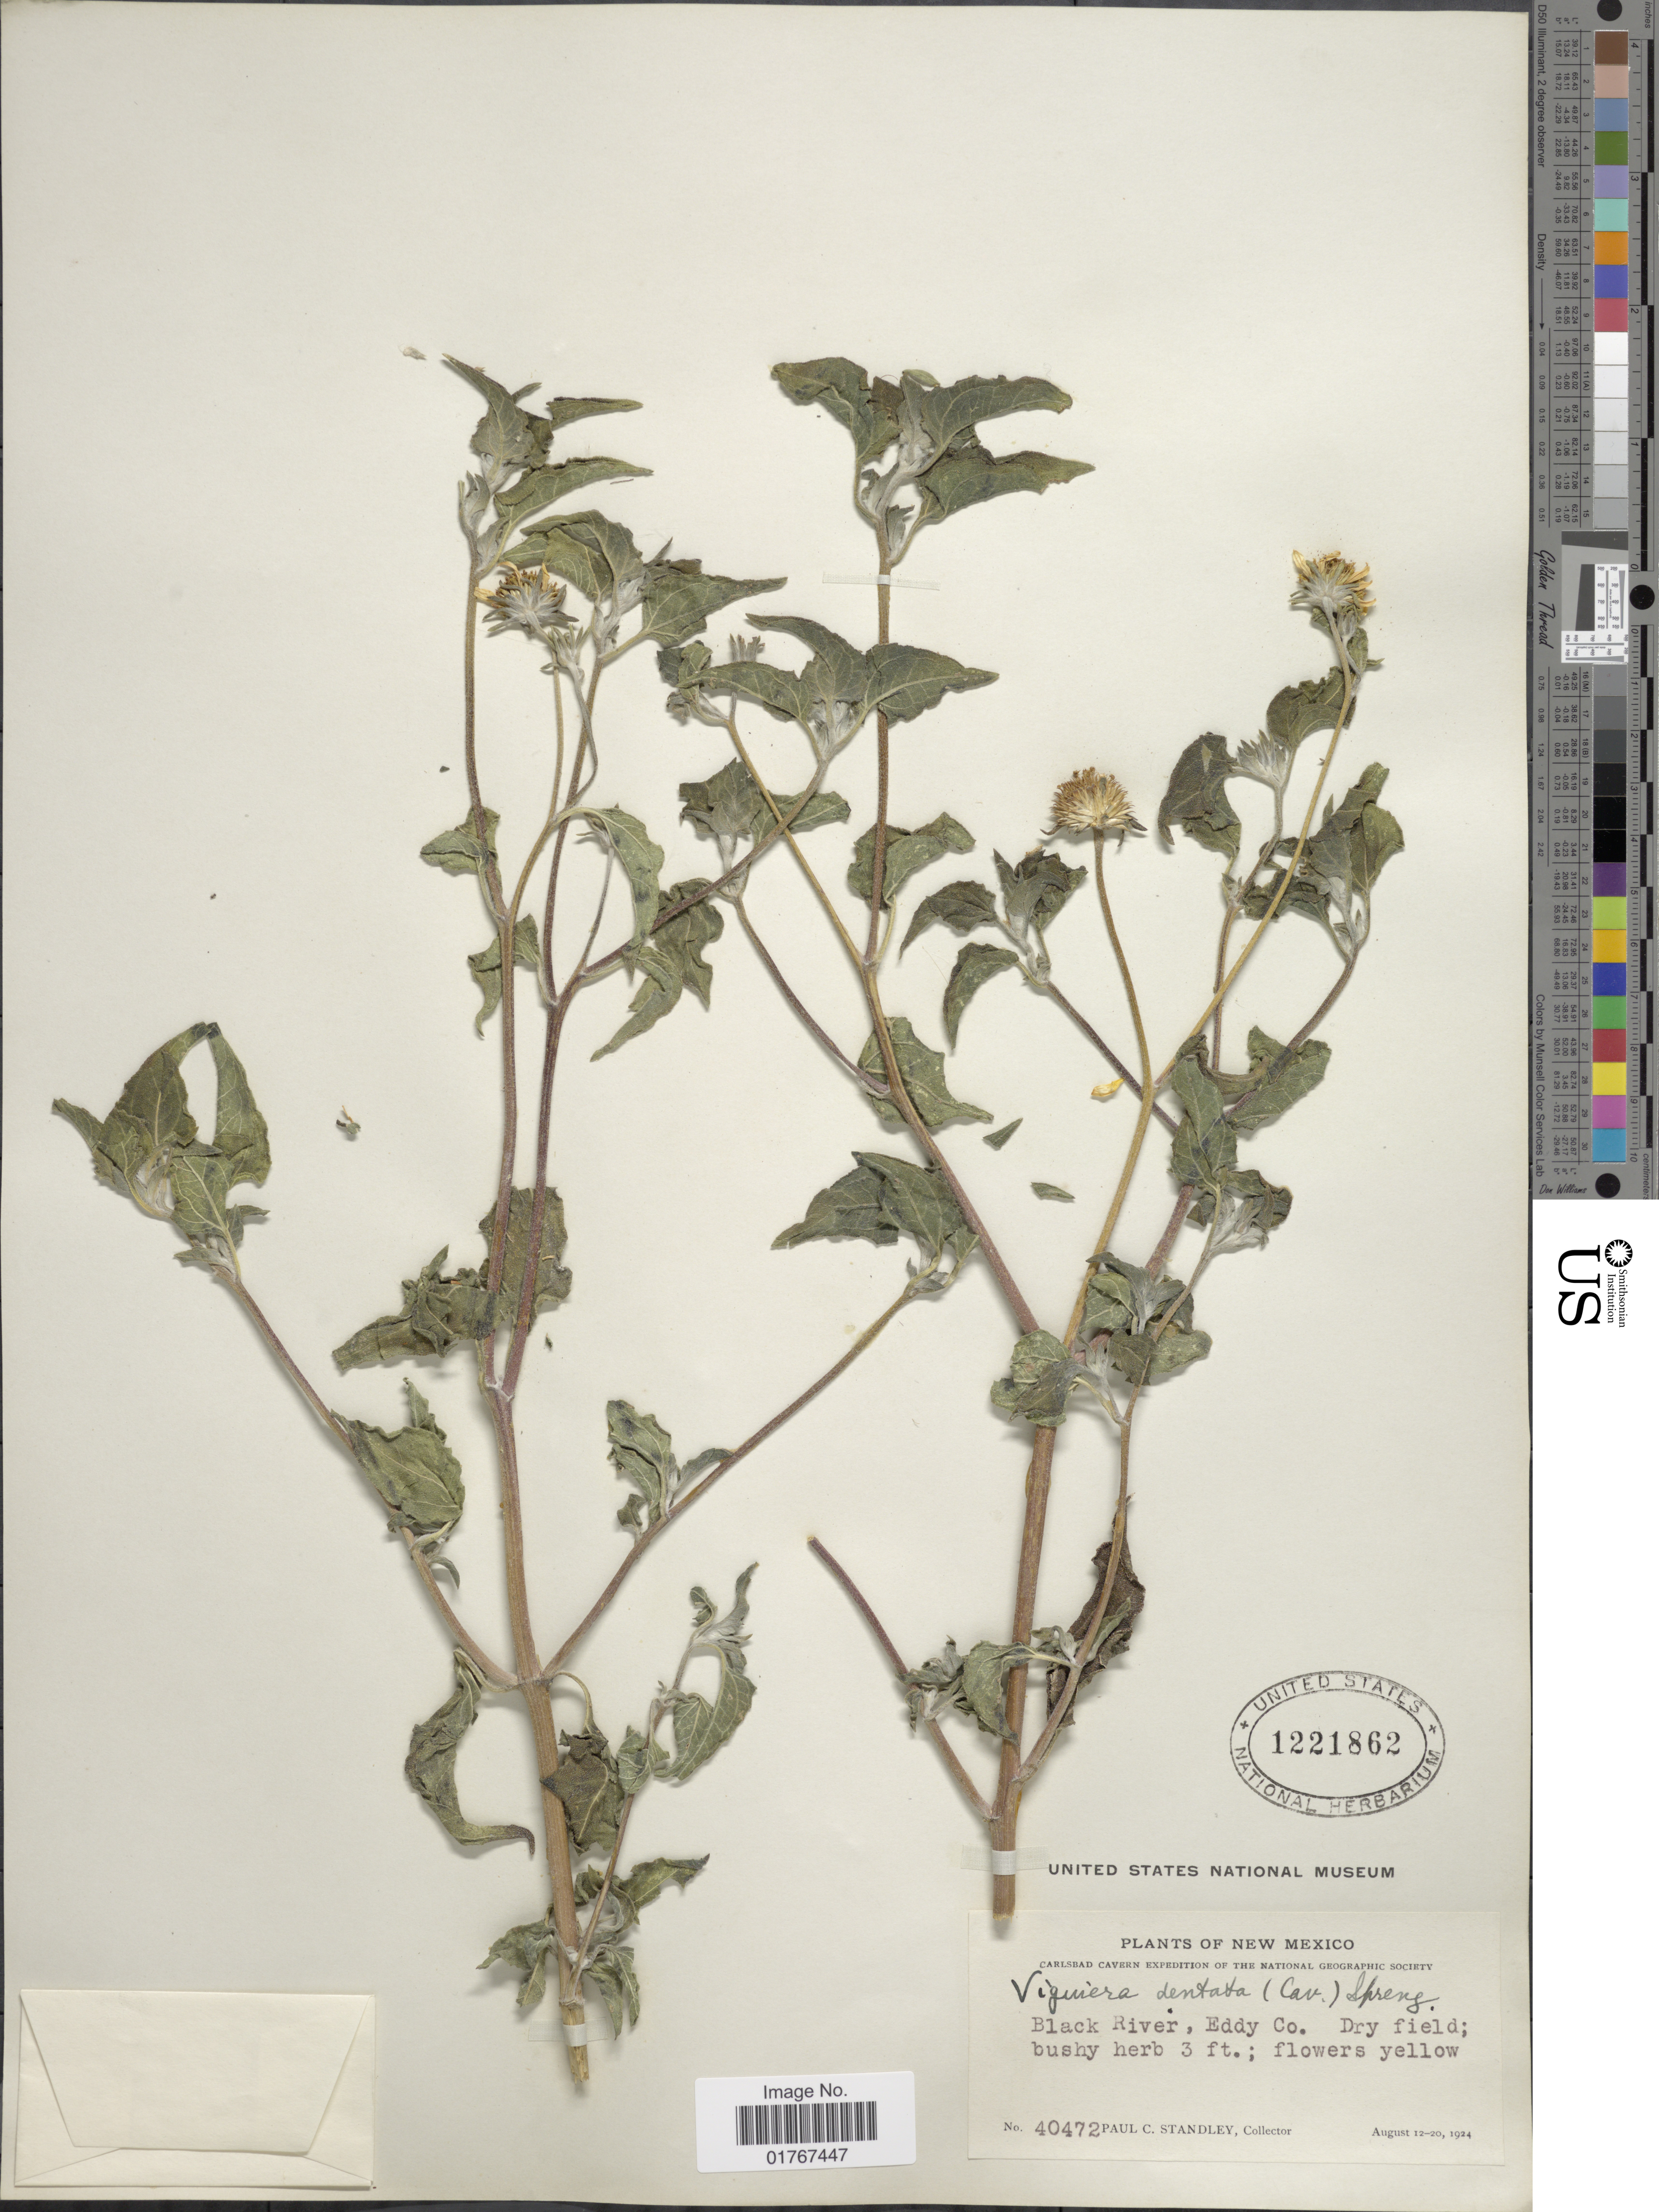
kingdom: Plantae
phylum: Tracheophyta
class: Magnoliopsida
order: Asterales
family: Asteraceae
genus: Viguiera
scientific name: Viguiera dentata var. brevipes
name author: (DC.) S.F. Blake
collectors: P. C. Standley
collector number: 40472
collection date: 1924-08-12/1924-08-20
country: United States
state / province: New Mexico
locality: Black River, Eddy Co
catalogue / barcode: US 1221862